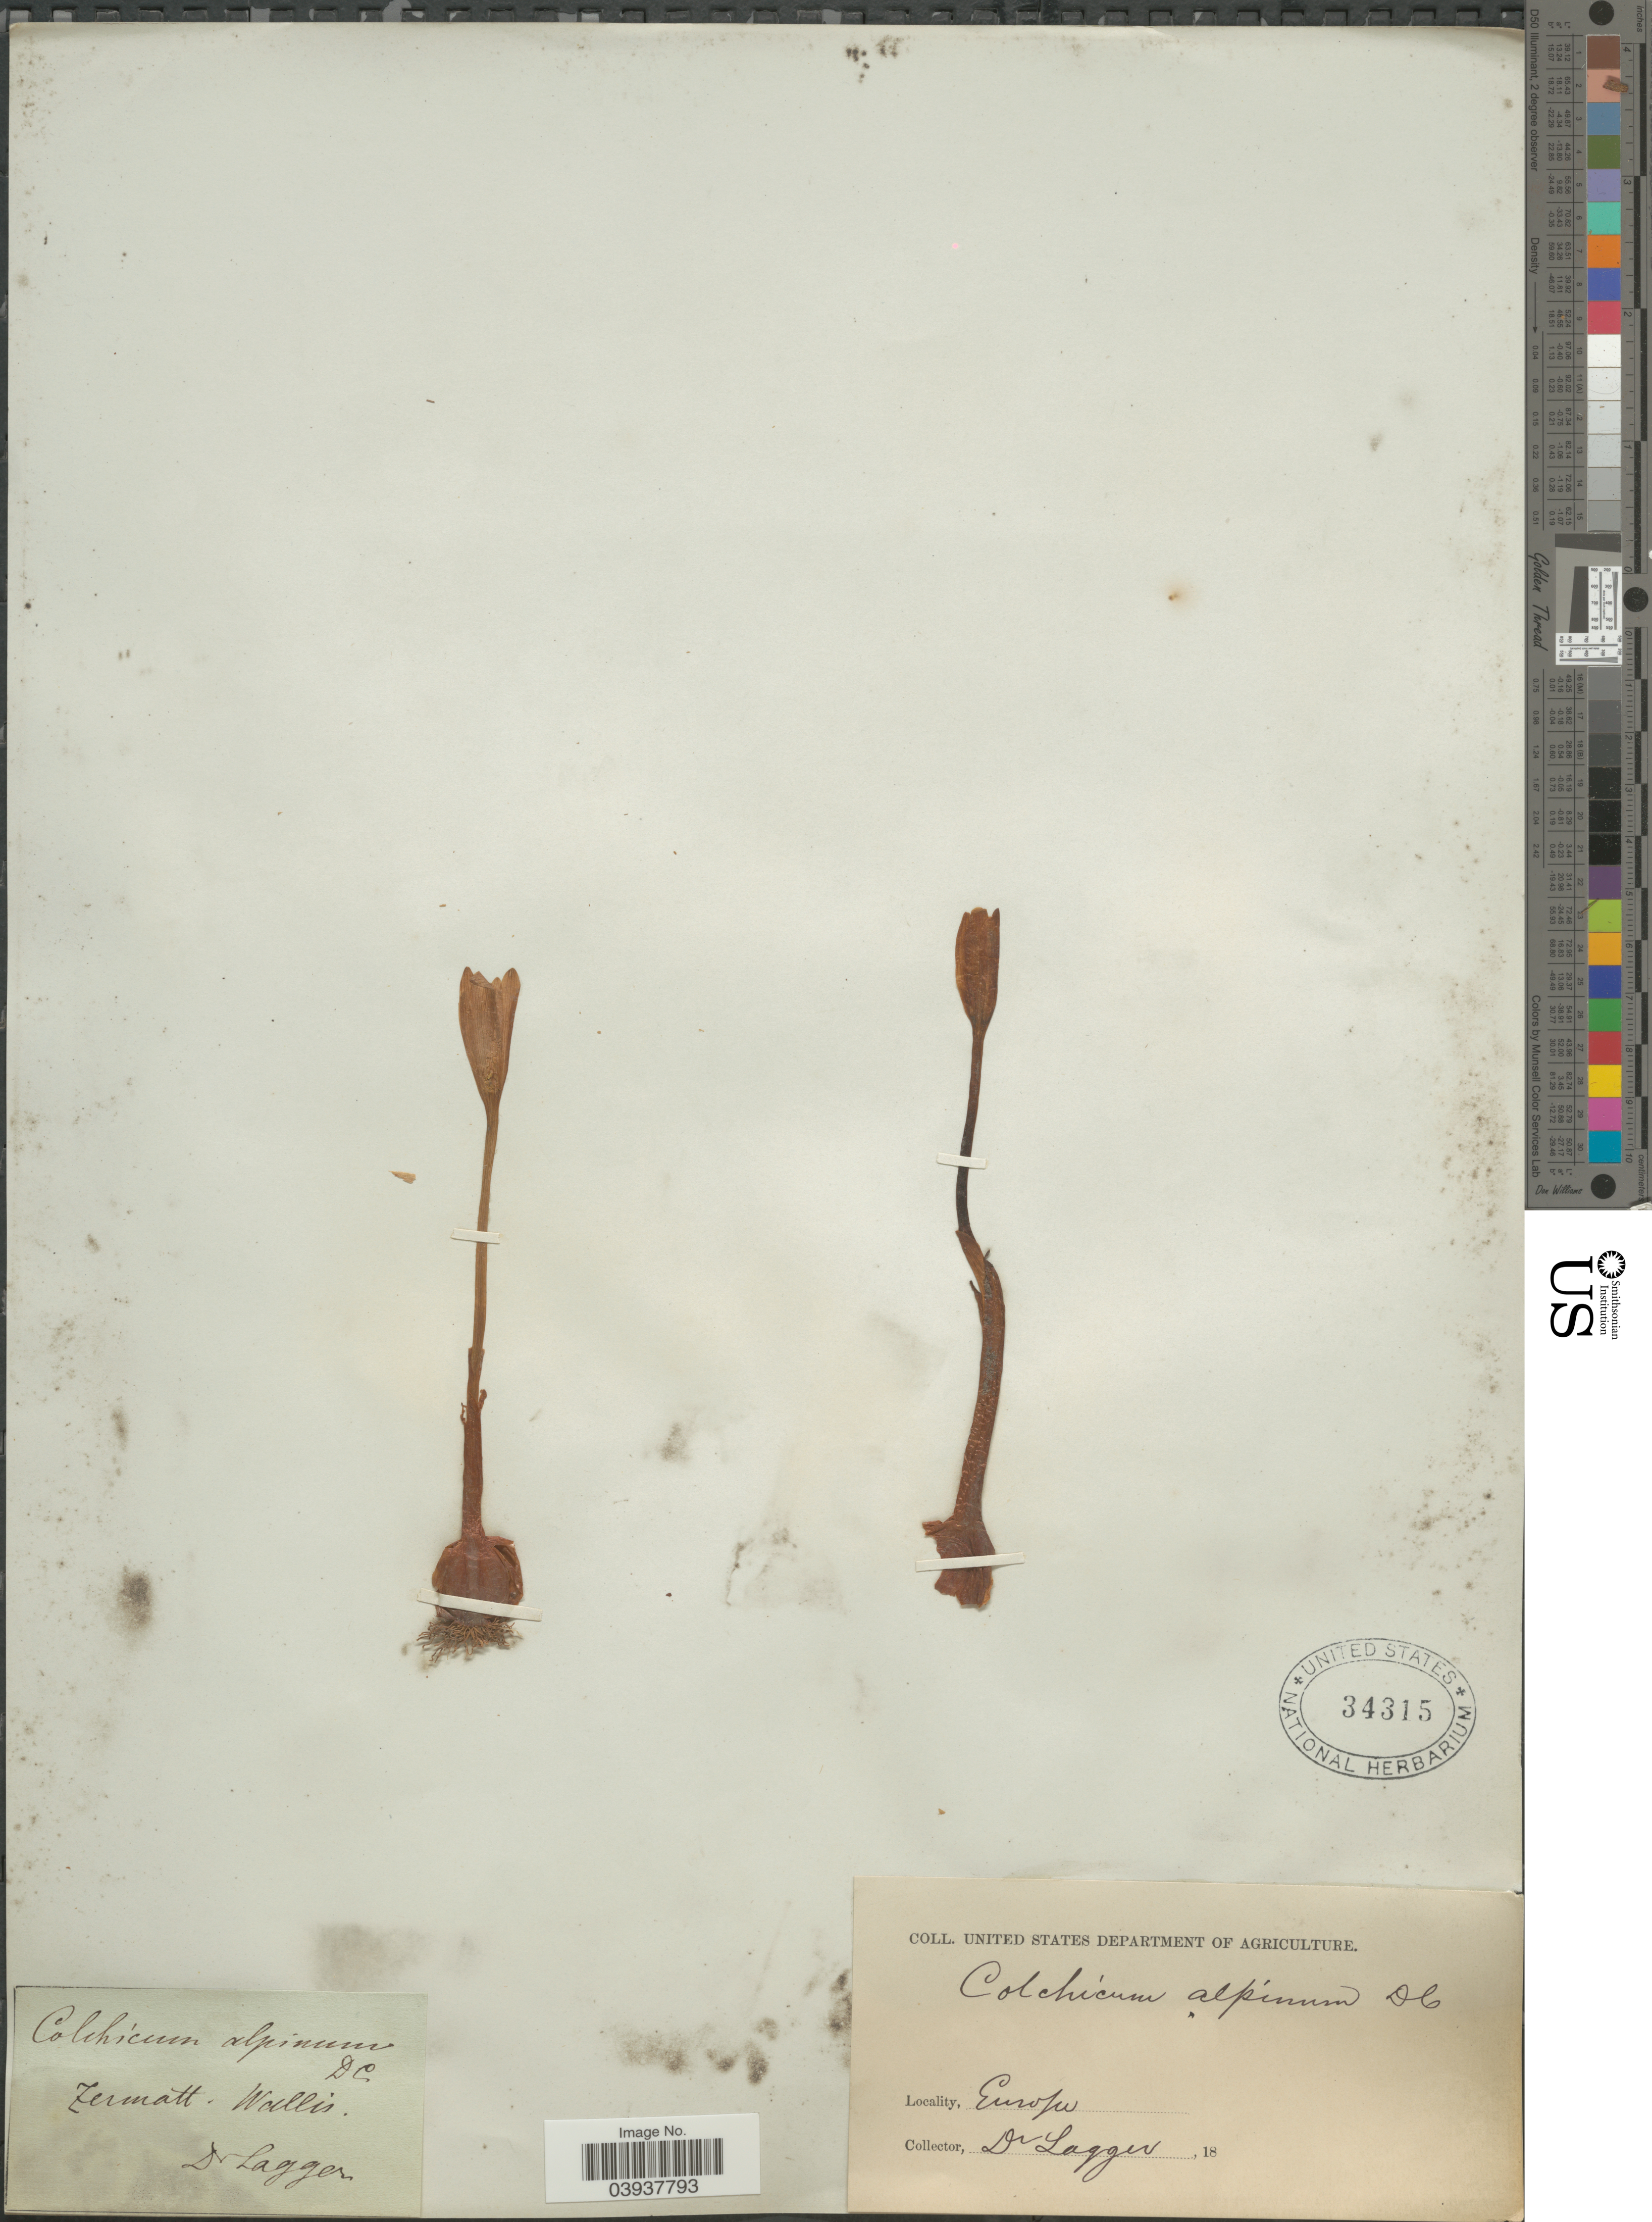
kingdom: Plantae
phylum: Tracheophyta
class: Liliopsida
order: Liliales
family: Colchicaceae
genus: Colchicum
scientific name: Colchicum alpinum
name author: DC.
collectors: F. J. Lagger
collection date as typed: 18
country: Switzerland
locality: Zermatt, Wallis. Europe.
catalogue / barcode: US 34315